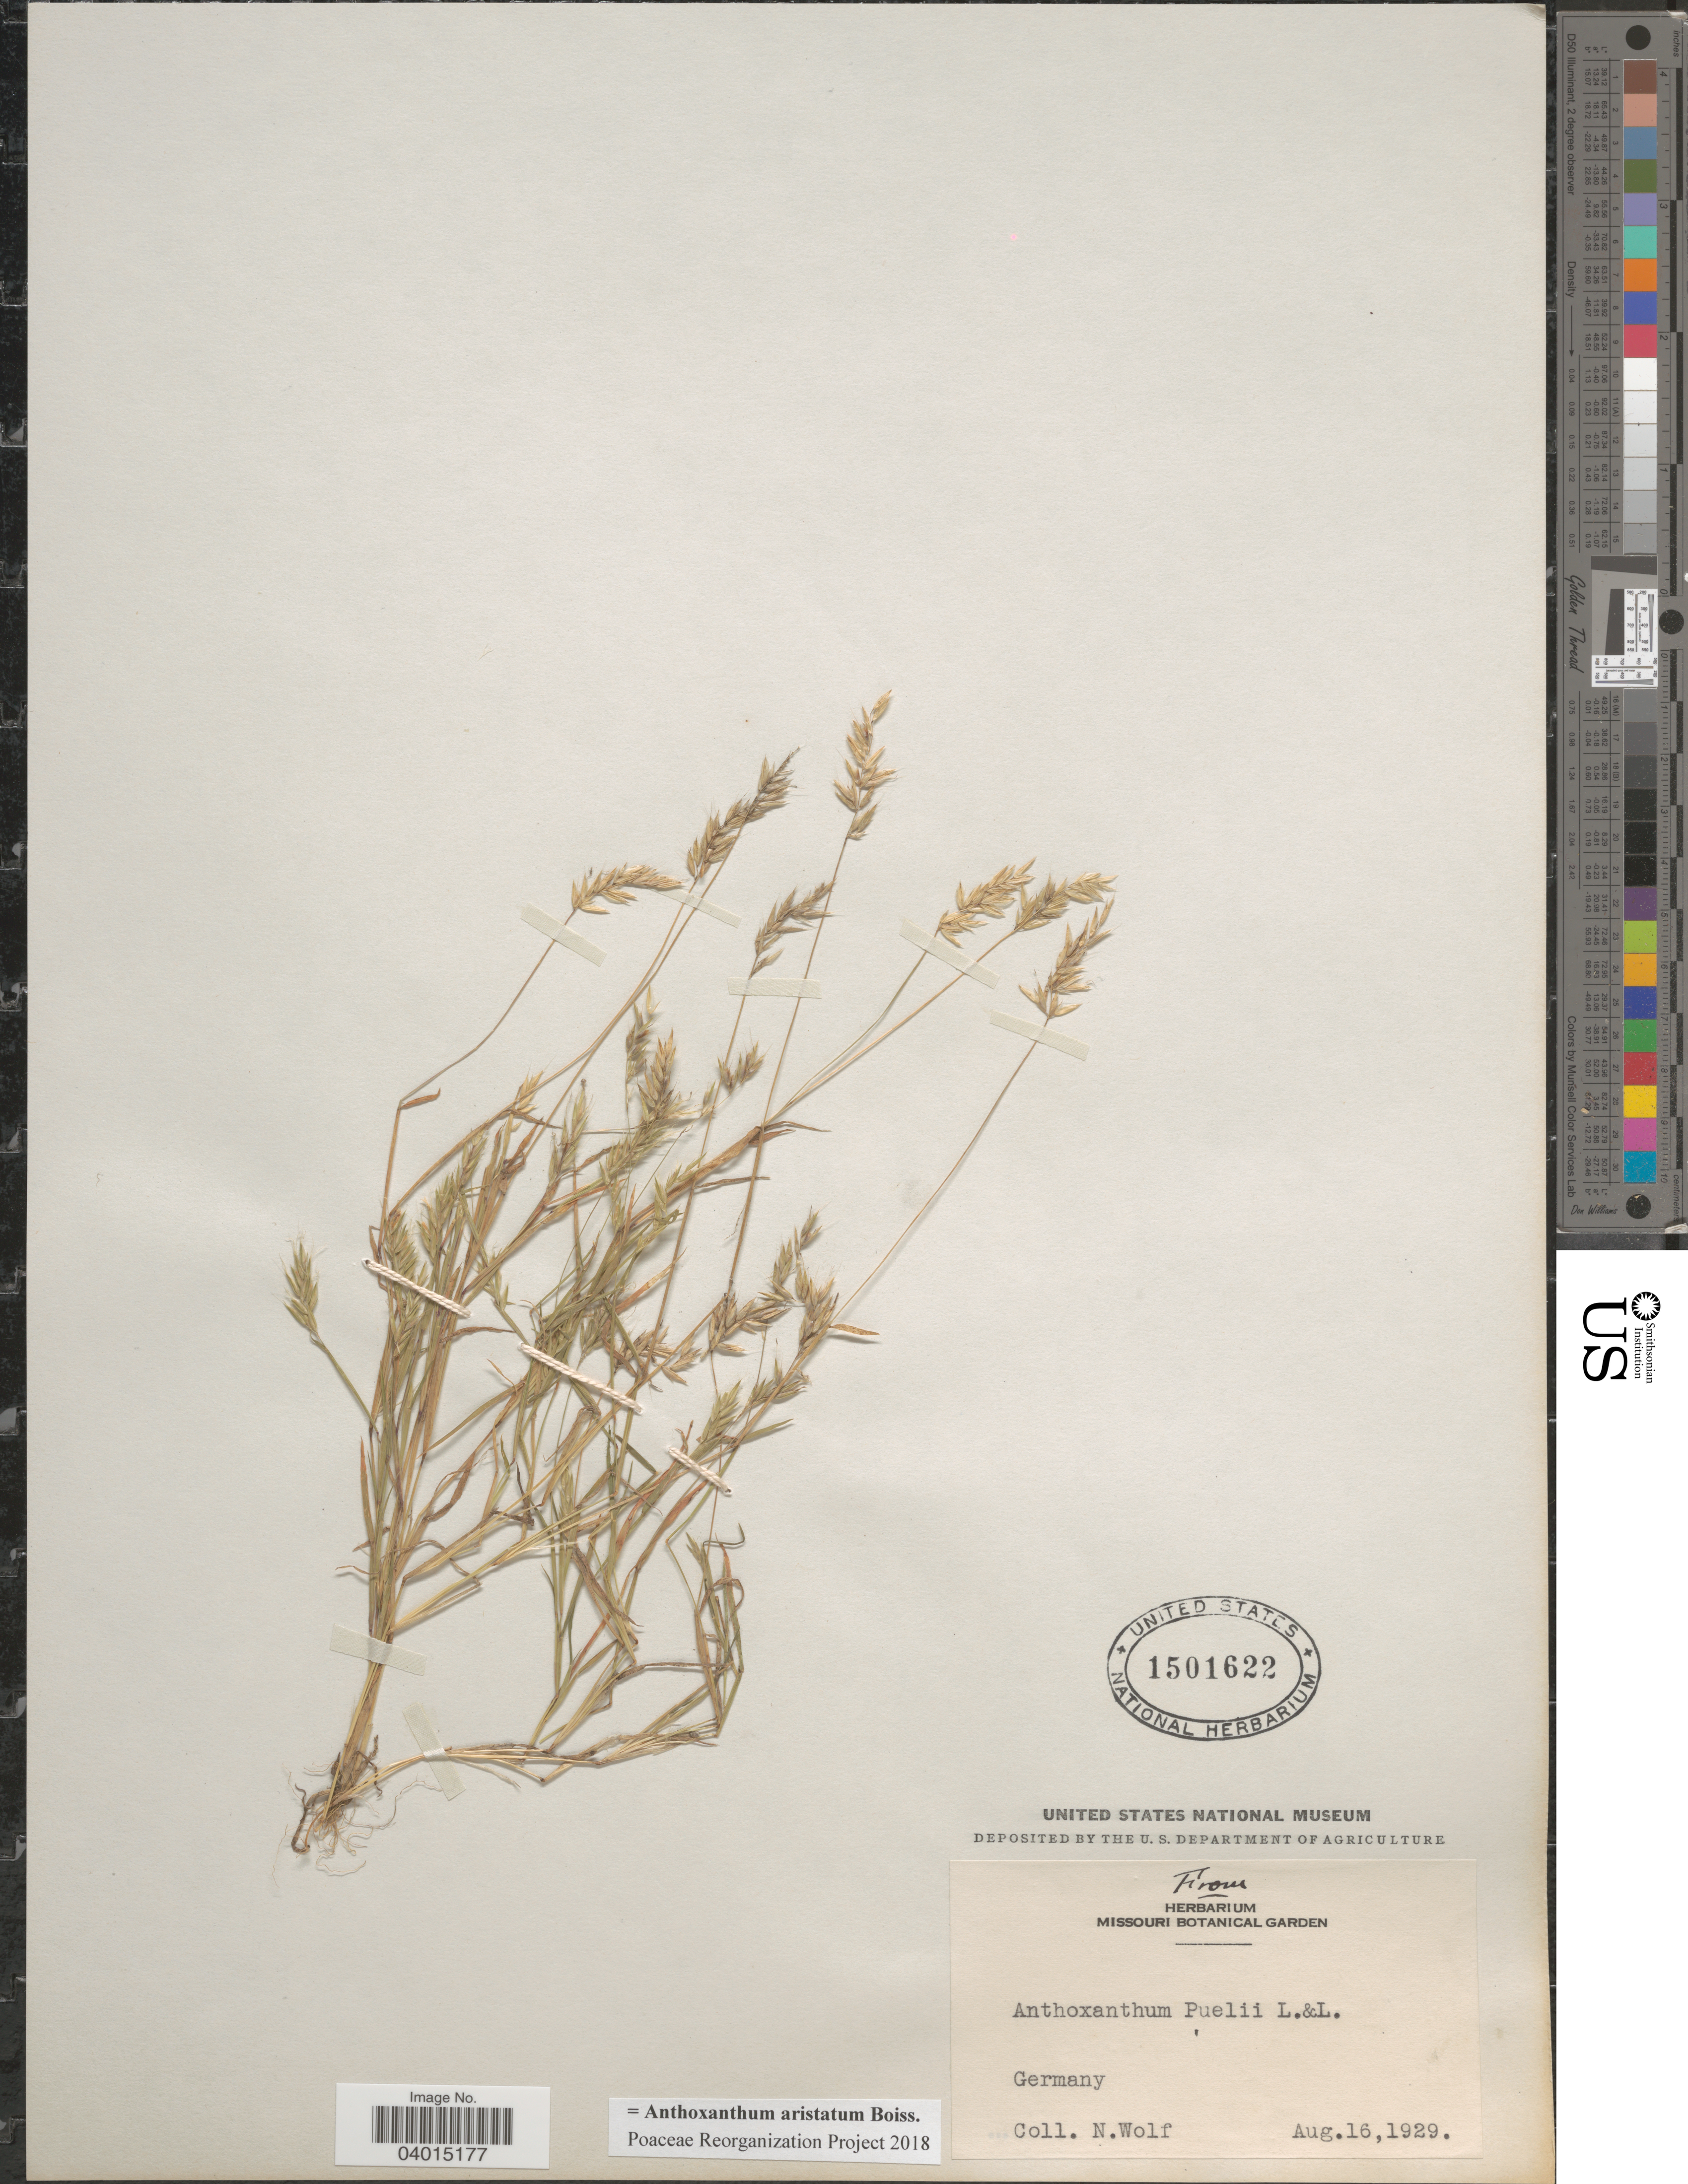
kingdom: Plantae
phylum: Tracheophyta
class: Liliopsida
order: Poales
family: Poaceae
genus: Anthoxanthum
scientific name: Anthoxanthum aristatum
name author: Boiss.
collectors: N. Wolf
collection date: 1929-08-16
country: Germany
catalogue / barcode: US 1501622